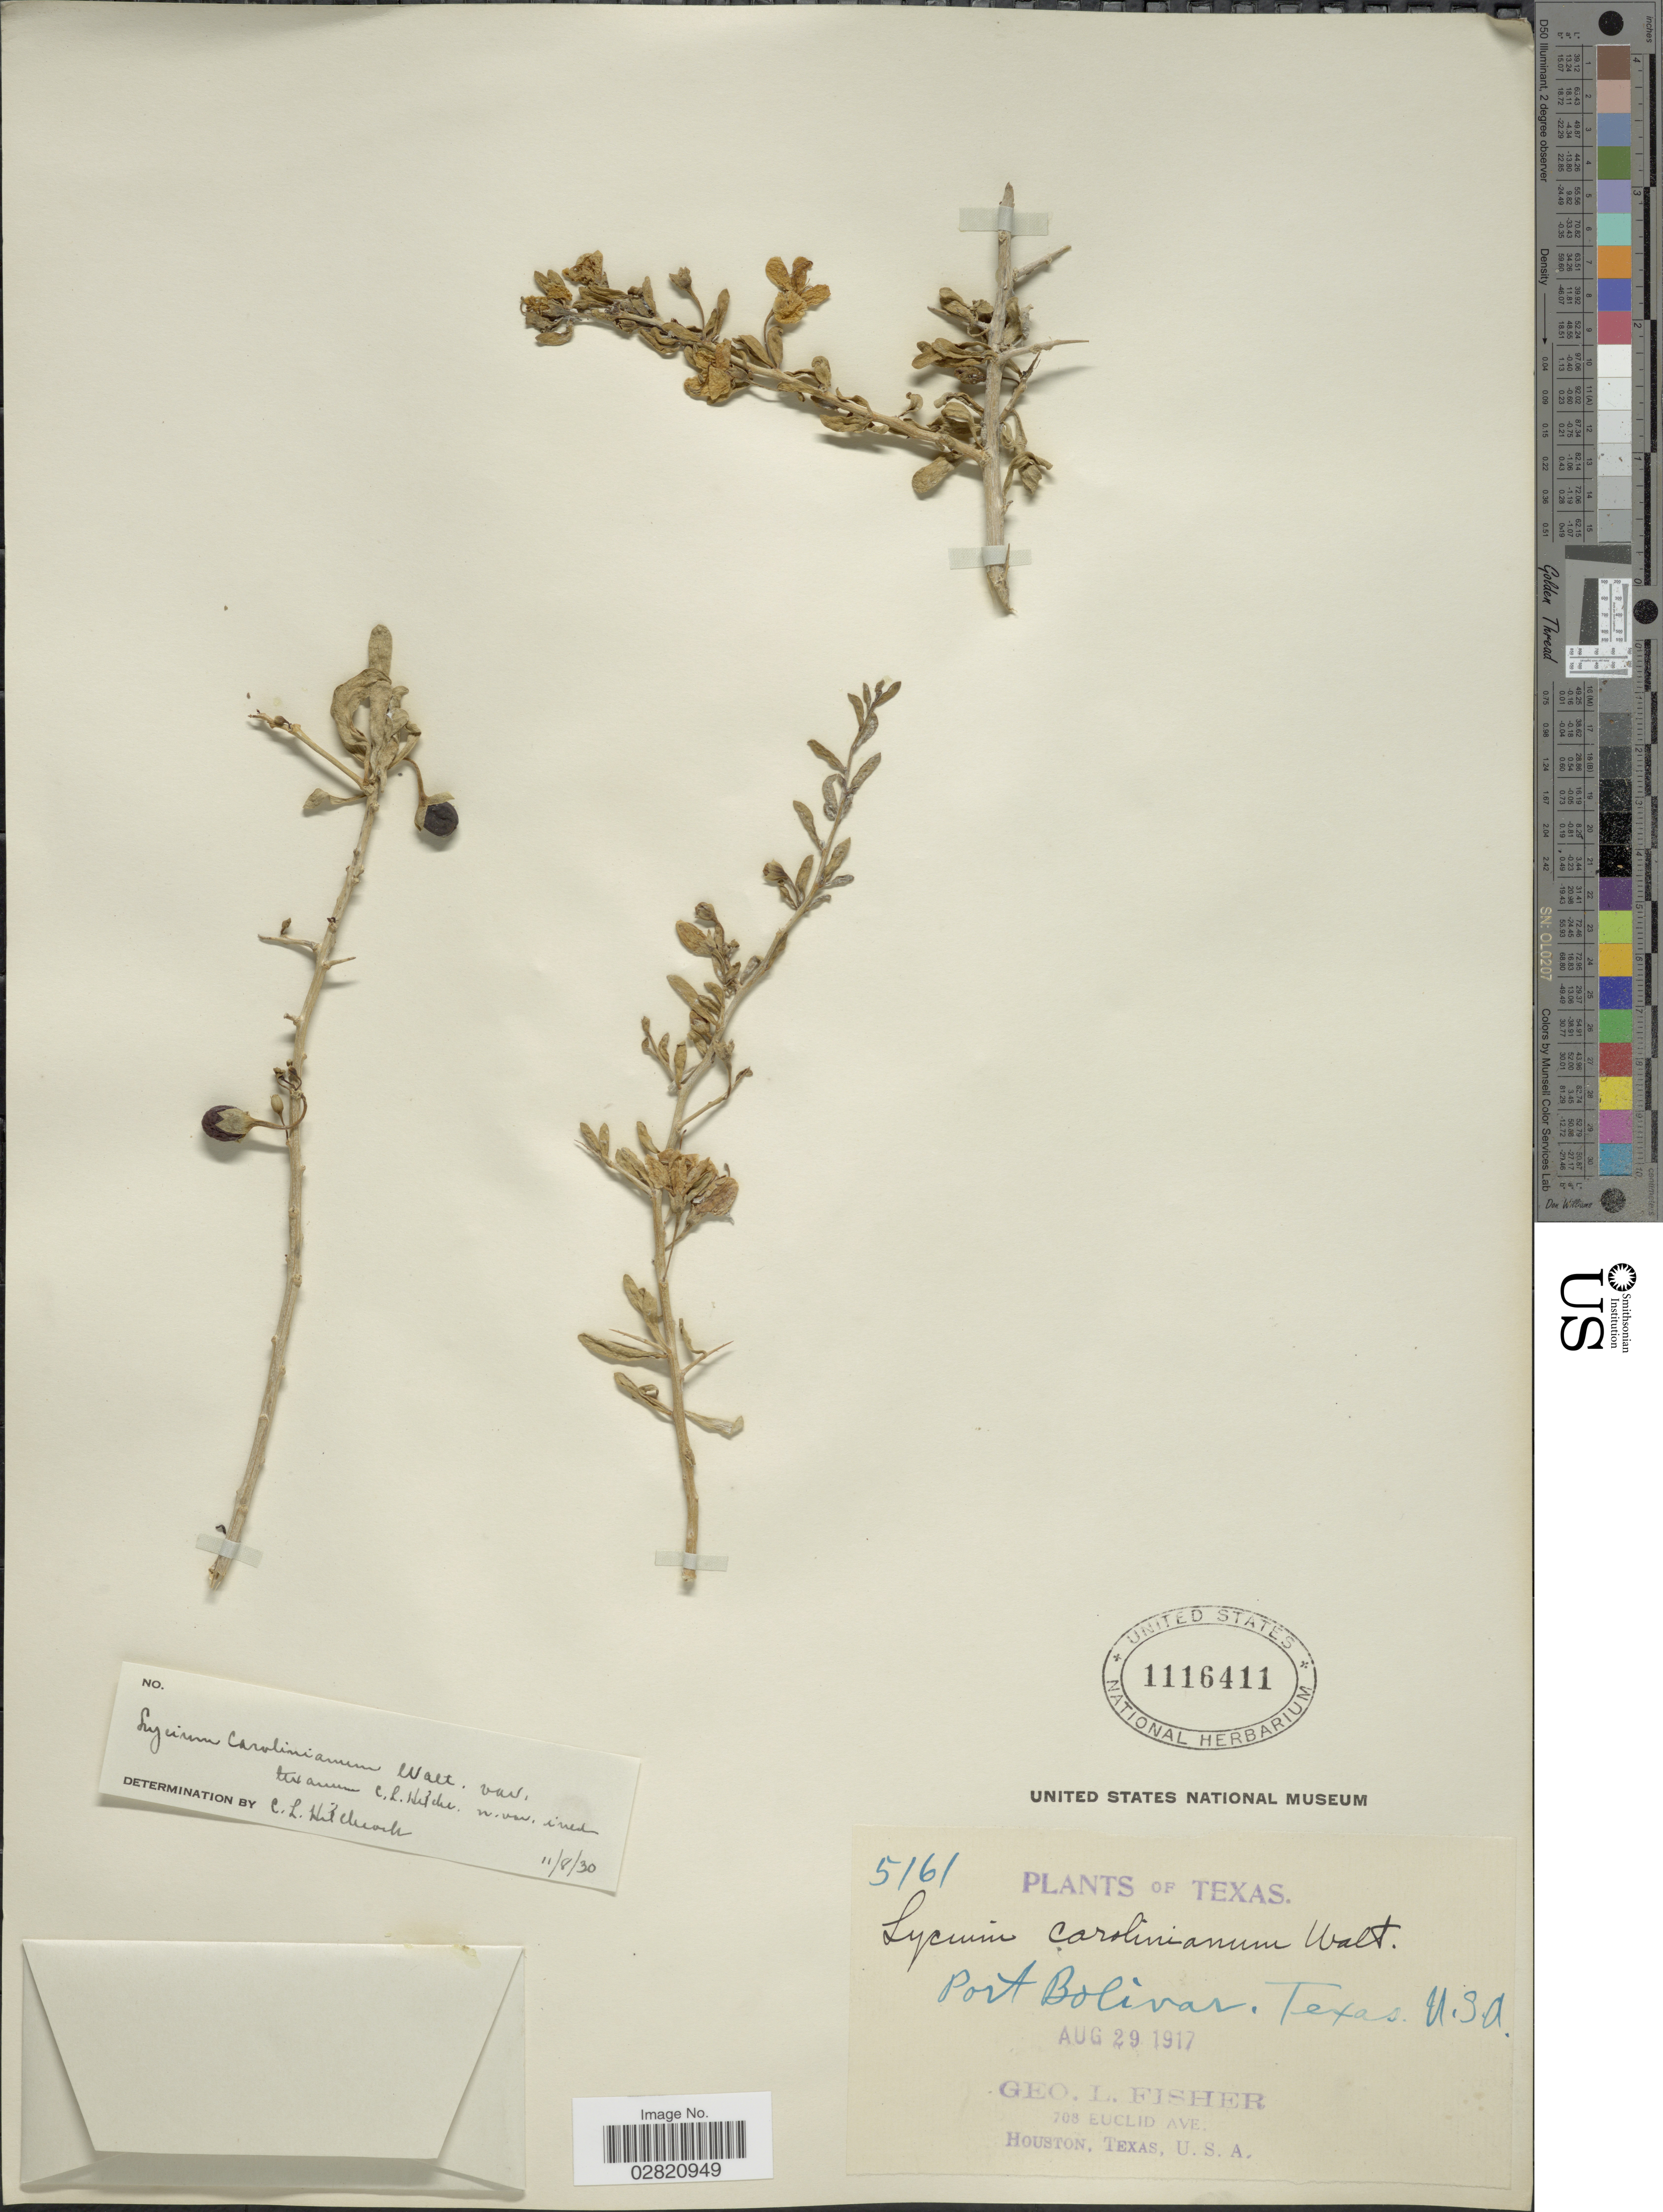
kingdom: Plantae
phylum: Tracheophyta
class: Magnoliopsida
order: Solanales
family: Solanaceae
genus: Lycium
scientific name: Lycium carolinianum var. quadrifidum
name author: Walter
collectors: G. L. Fisher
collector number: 5161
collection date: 1917-08-29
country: United States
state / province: Texas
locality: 708 Euclid Ave, Houston, U.S.A.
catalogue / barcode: US 1116411